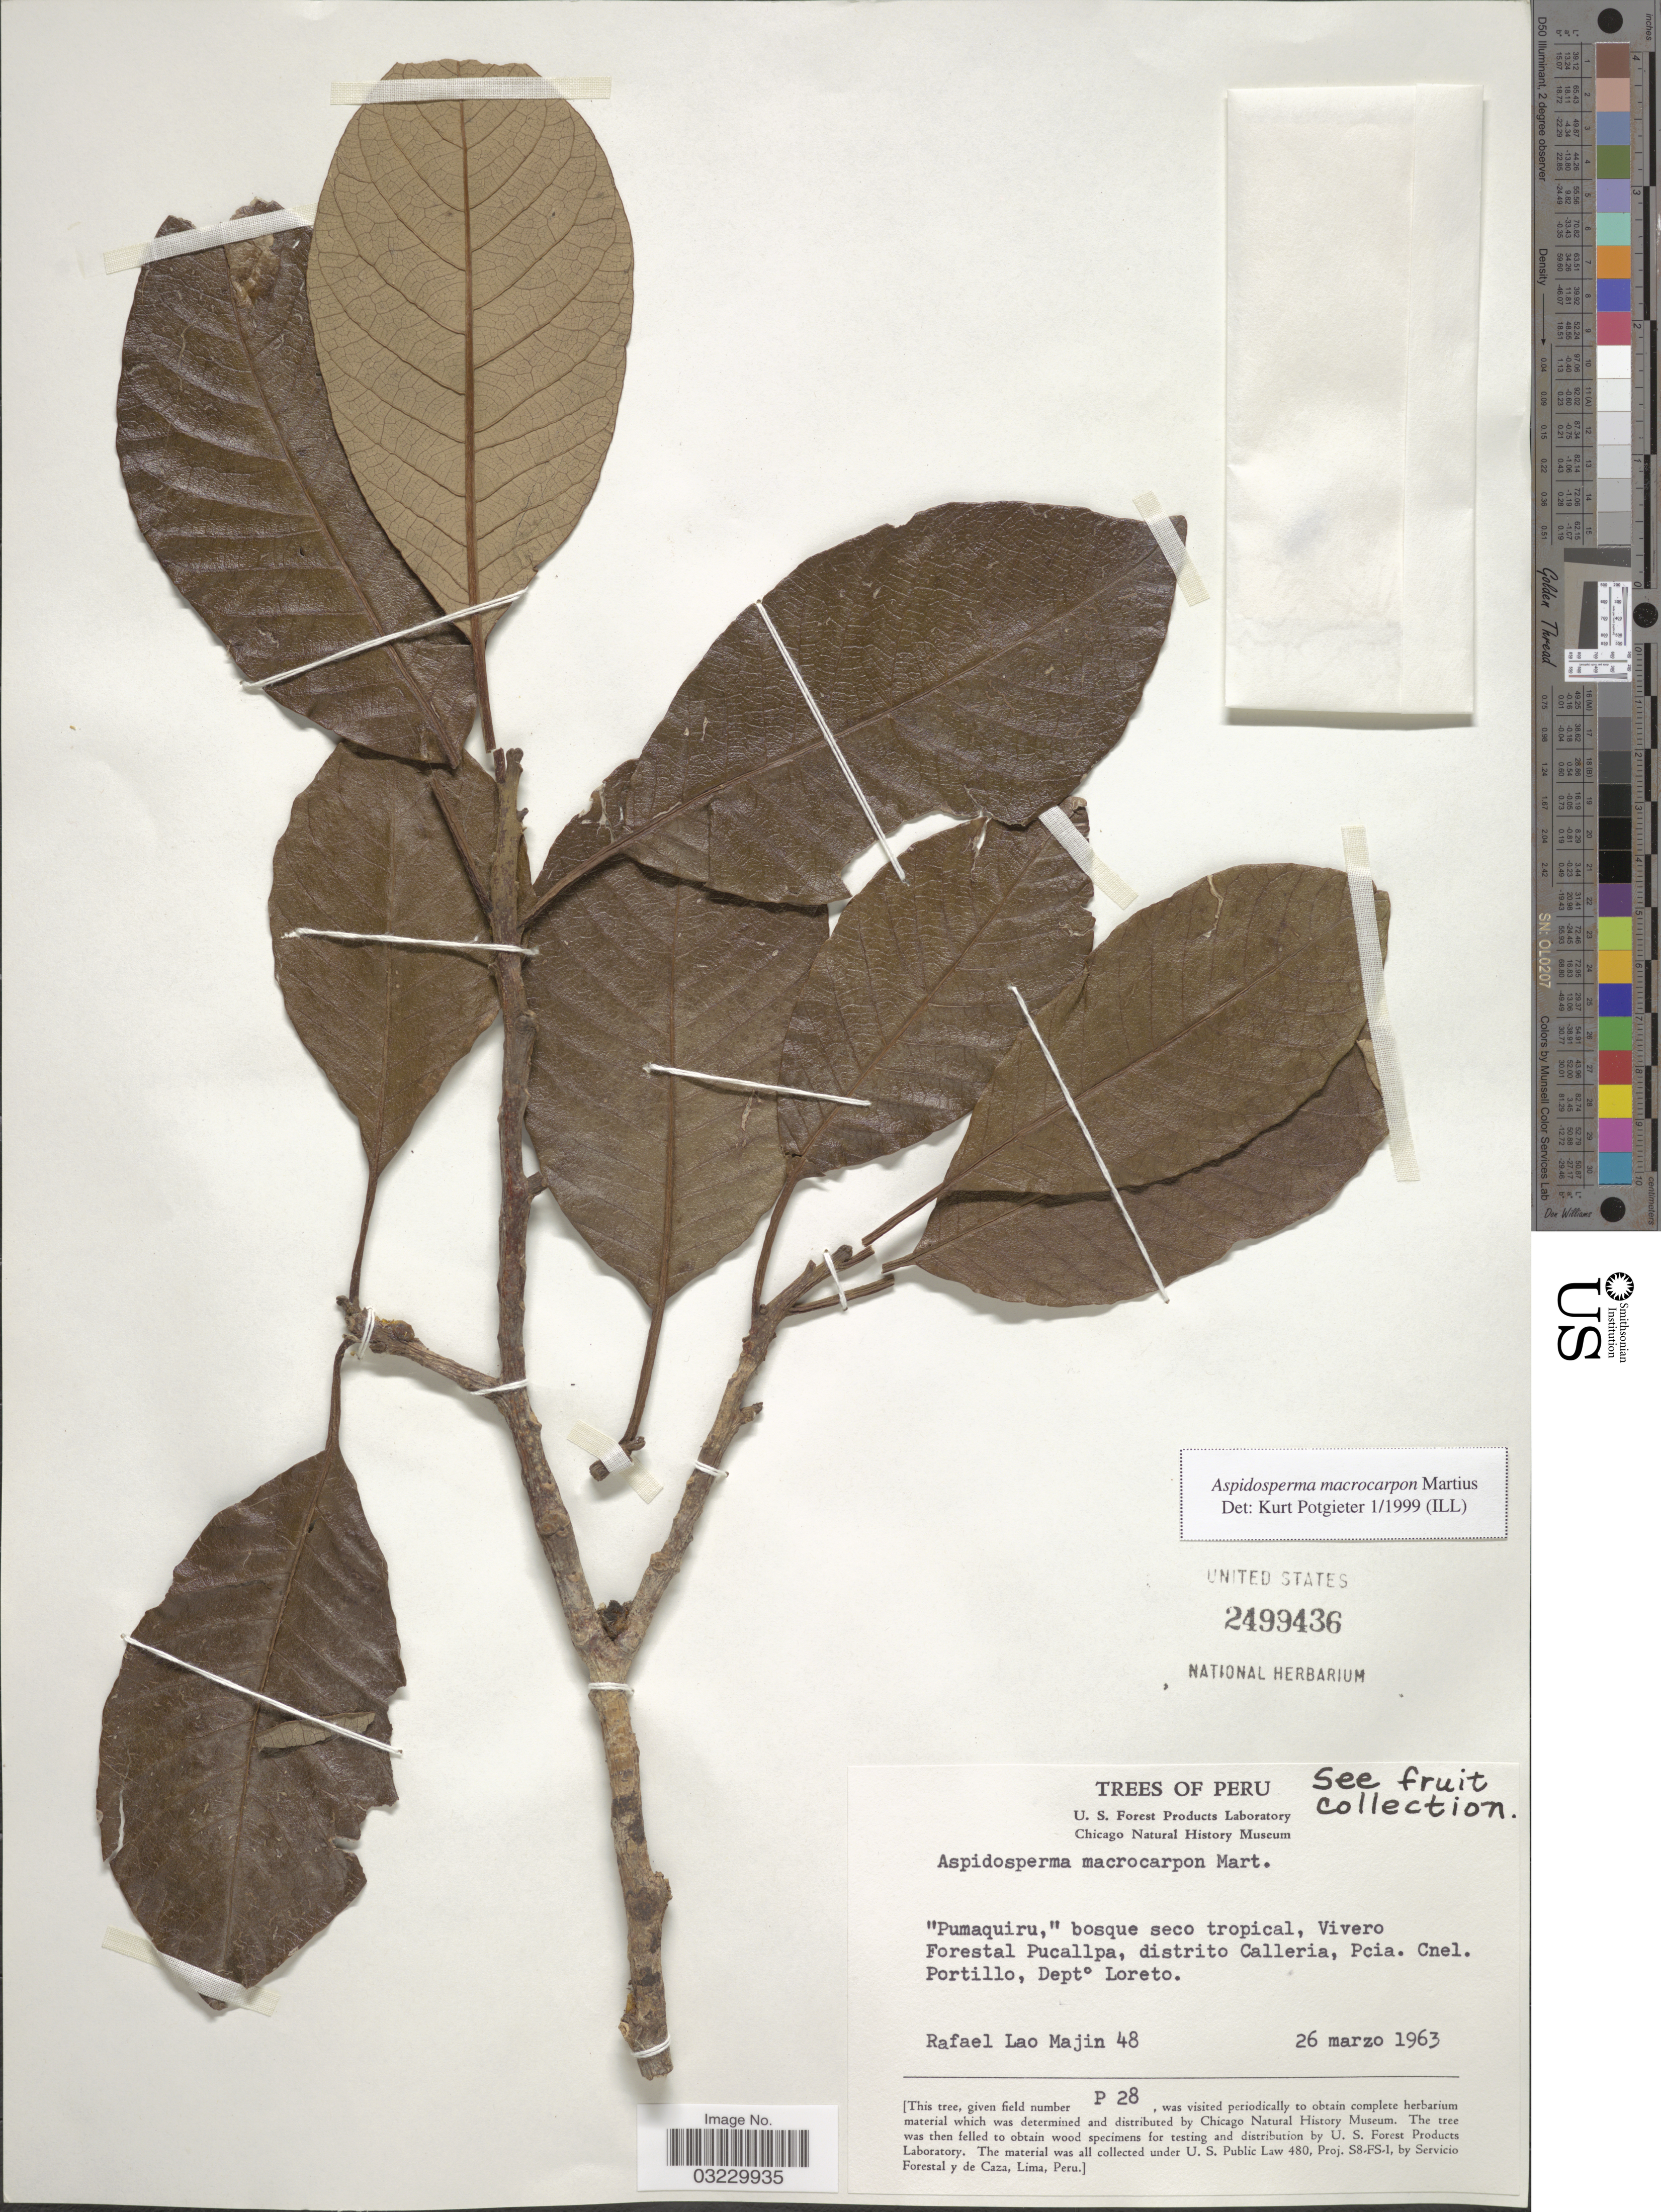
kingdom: Plantae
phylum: Tracheophyta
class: Magnoliopsida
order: Gentianales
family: Apocynaceae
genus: Aspidosperma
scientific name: Aspidosperma macrocarpon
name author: Mart.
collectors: R. Majin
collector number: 48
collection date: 1963-03-26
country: Peru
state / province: Loreto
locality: Vivero Forestal Pucallpa, distrito Calleria, Pcia. Cnel. Portillo, Depto Loreto.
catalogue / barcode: US 2499436